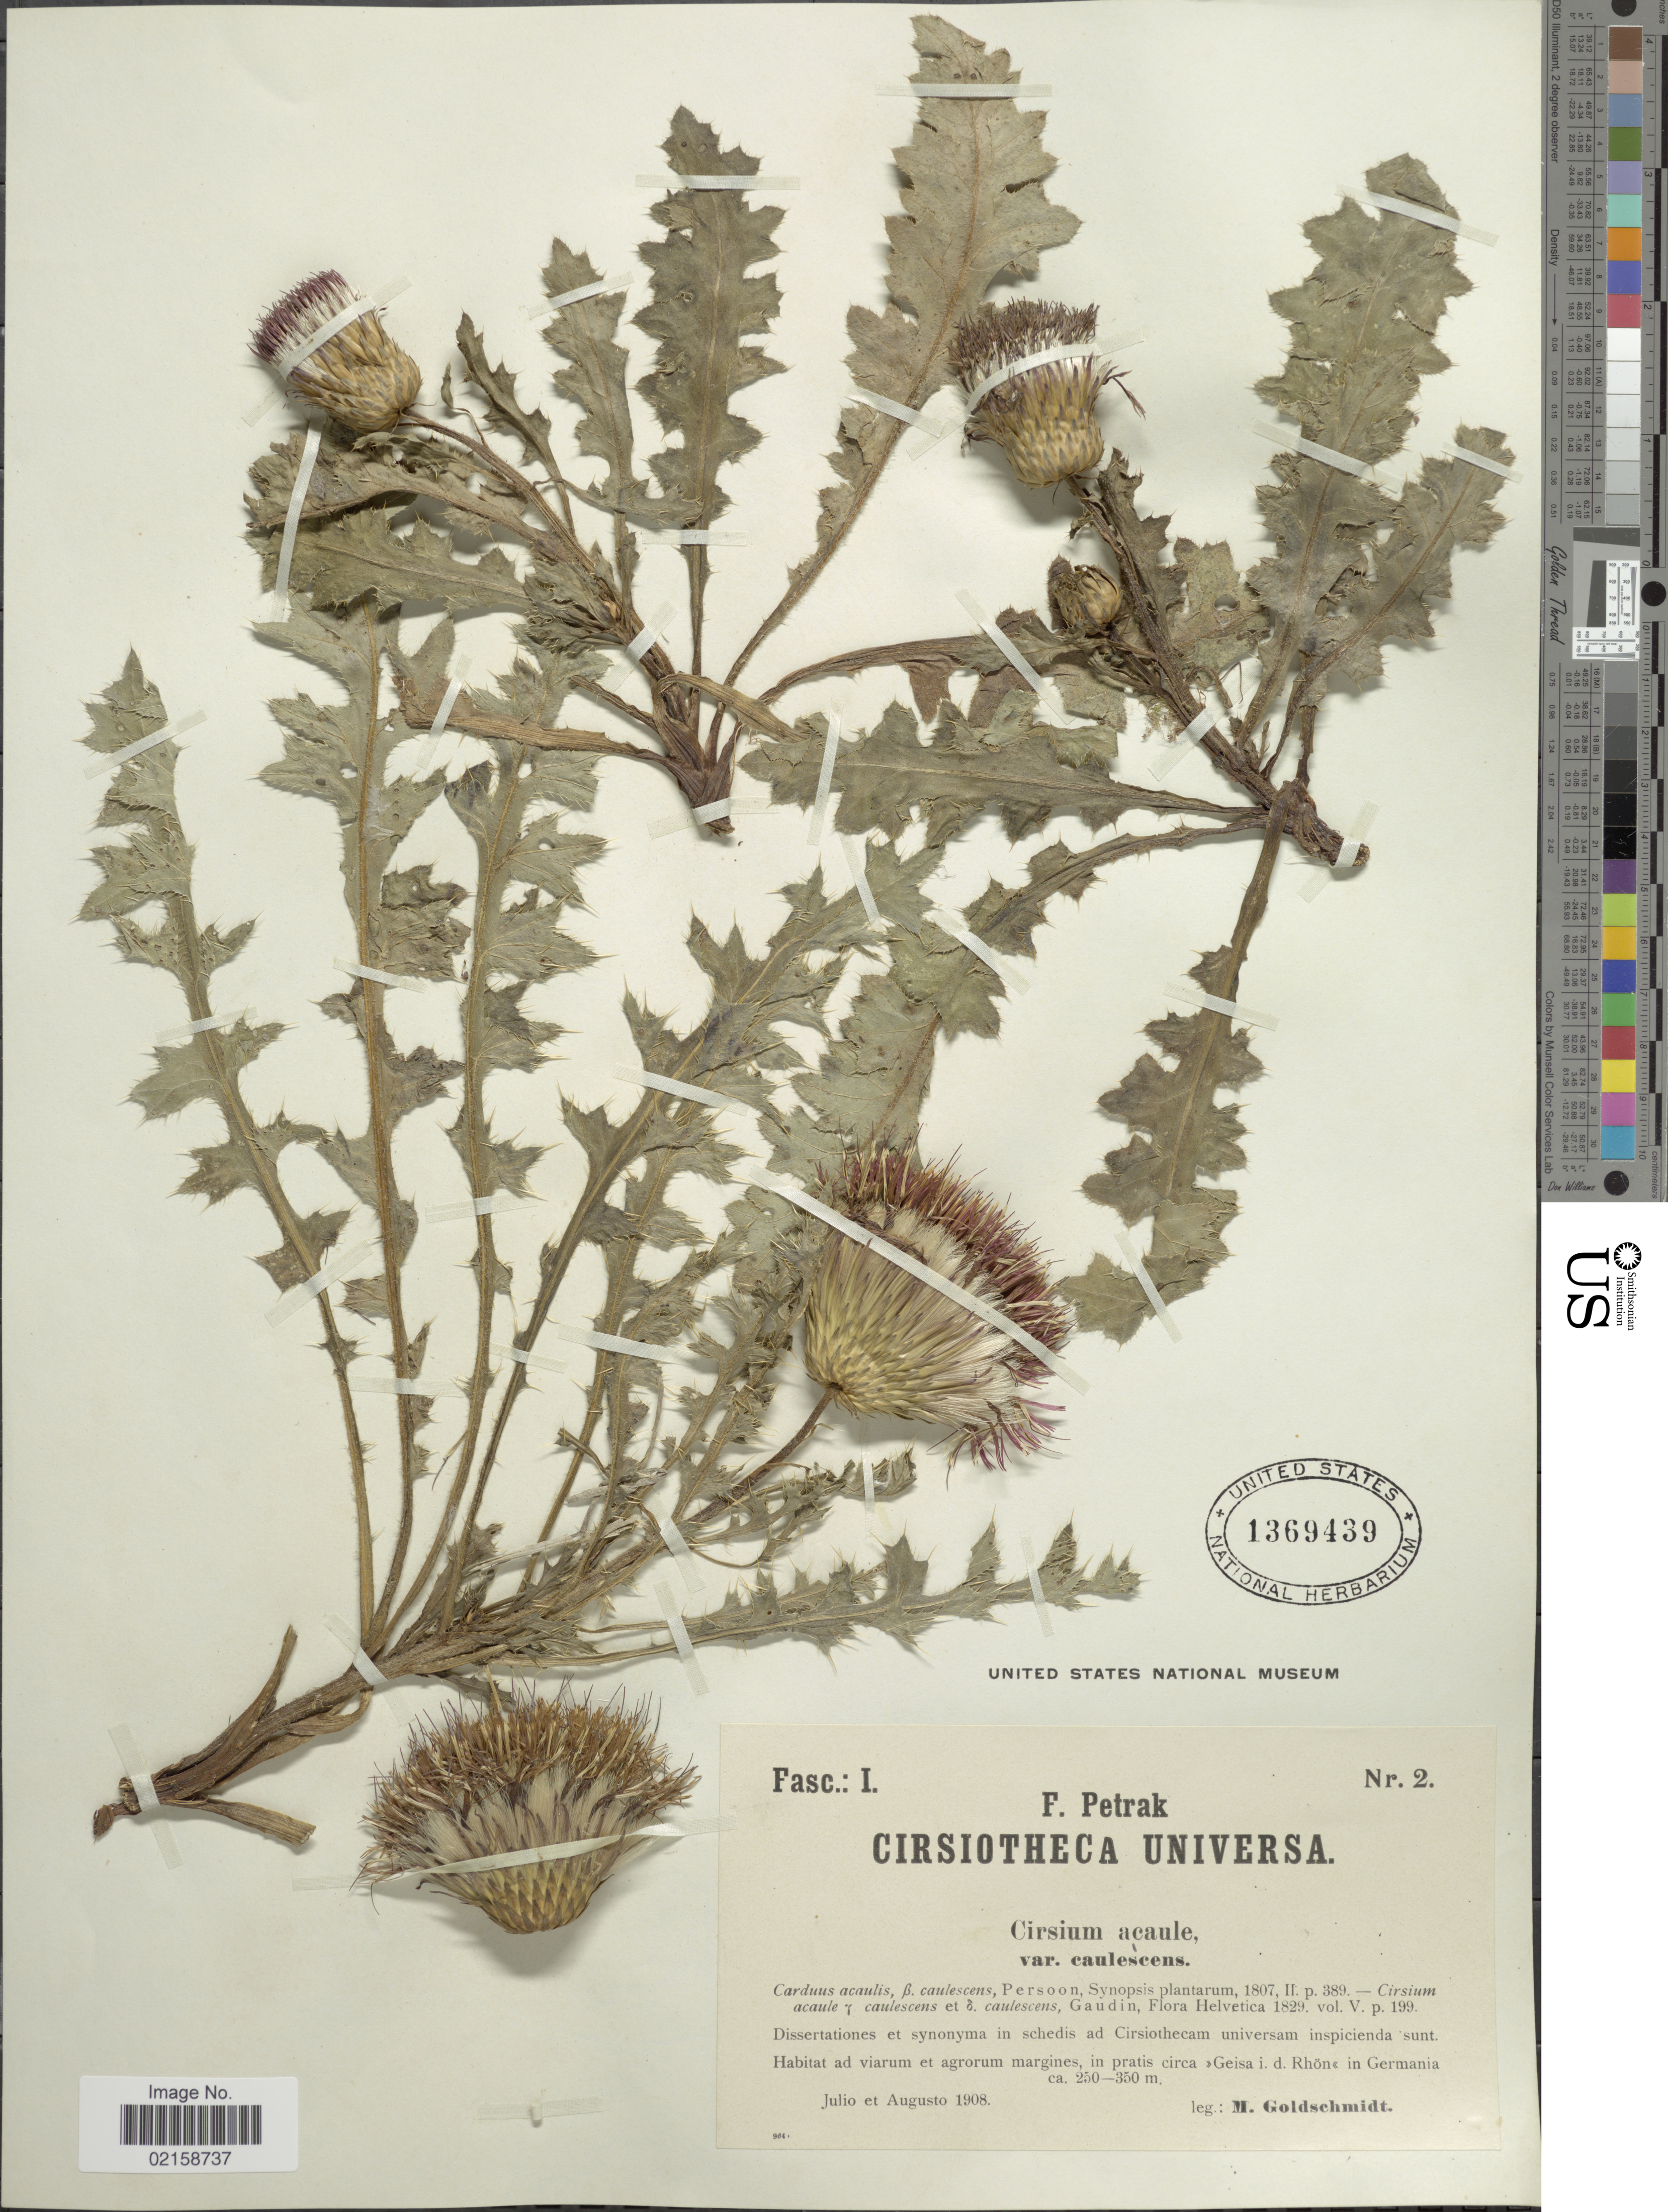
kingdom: Plantae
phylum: Tracheophyta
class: Magnoliopsida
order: Asterales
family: Asteraceae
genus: Cirsium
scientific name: Cirsium acaule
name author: (L.) Scop.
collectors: M. Goldschmidt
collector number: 2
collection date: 1908-07/1908-08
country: Germany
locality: Cirsiotheca Universa [unsure placement], habitat ad viarum et agrorum margines, in pratis circa >> Geisa i. d. Rhon << in Germania.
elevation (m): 250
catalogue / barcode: US 1369439